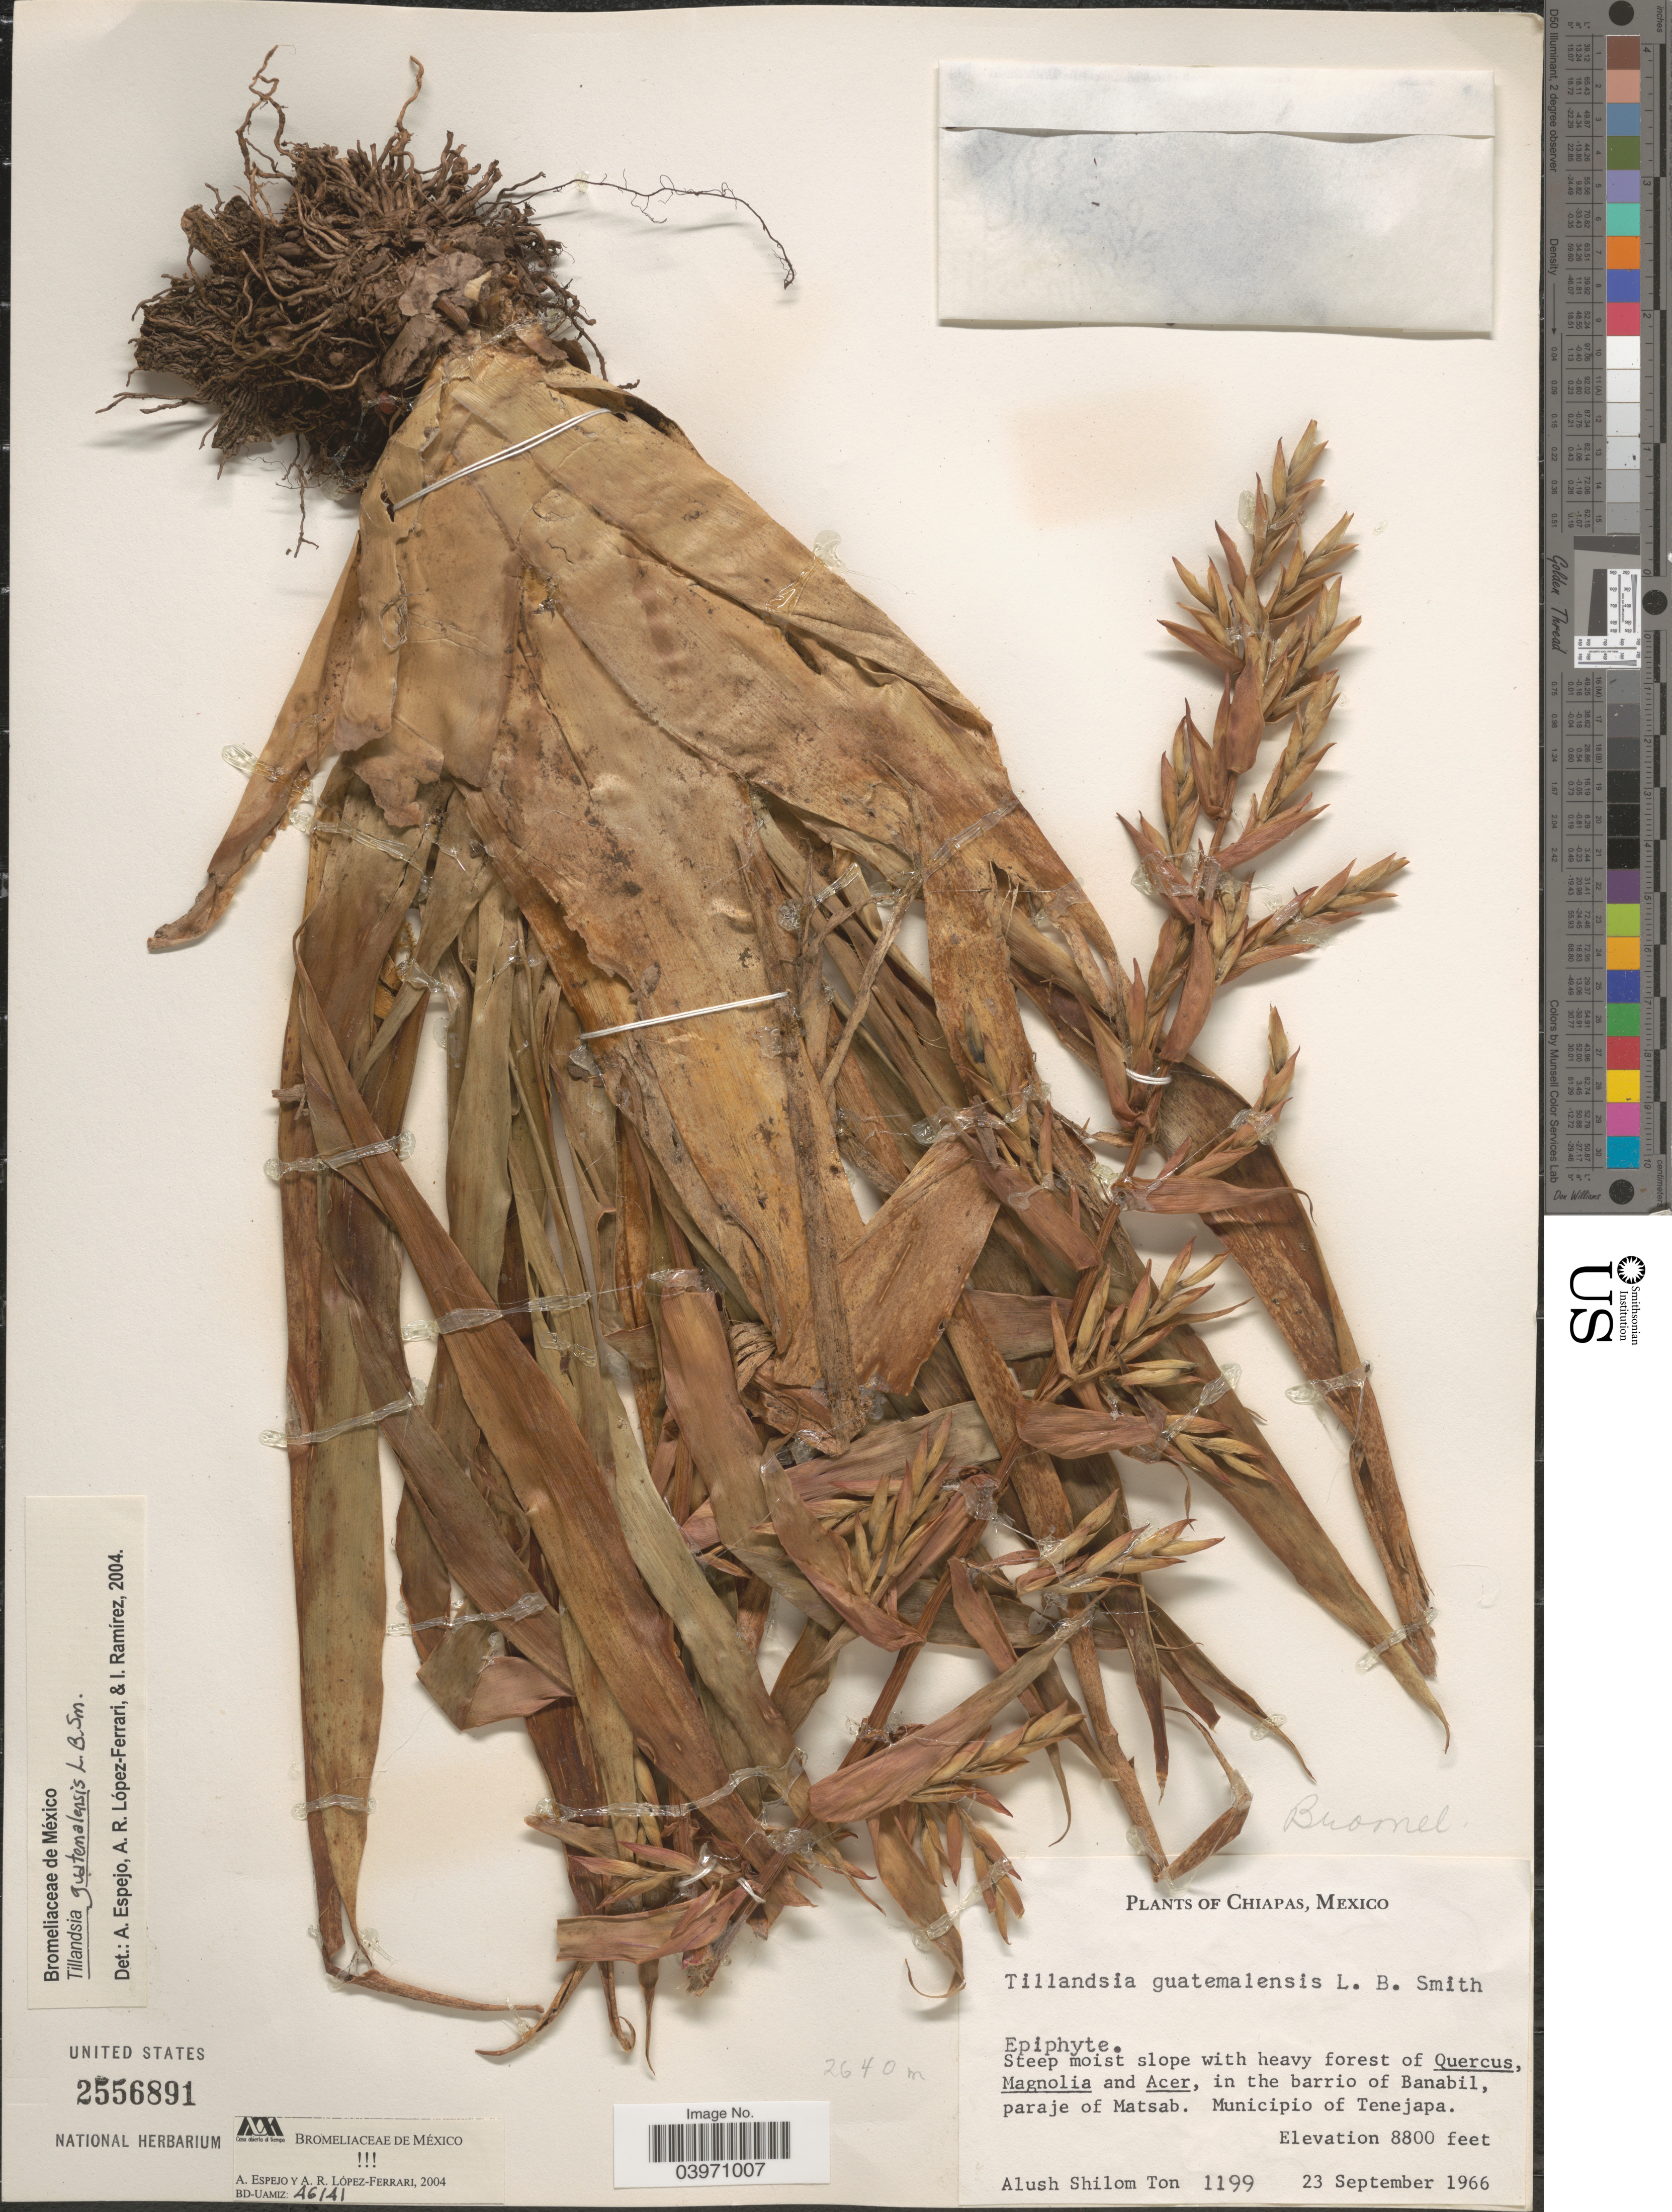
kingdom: Plantae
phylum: Tracheophyta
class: Liliopsida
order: Poales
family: Bromeliaceae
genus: Tillandsia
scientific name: Tillandsia guatemalensis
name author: L.B. Sm.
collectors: A. S. Ton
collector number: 1199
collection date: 1966-09-23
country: Mexico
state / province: Chiapas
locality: In the barrio of Banabil, paraje of Matsab. Municipio of Tenejapa.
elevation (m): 2682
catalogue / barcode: US 2556891